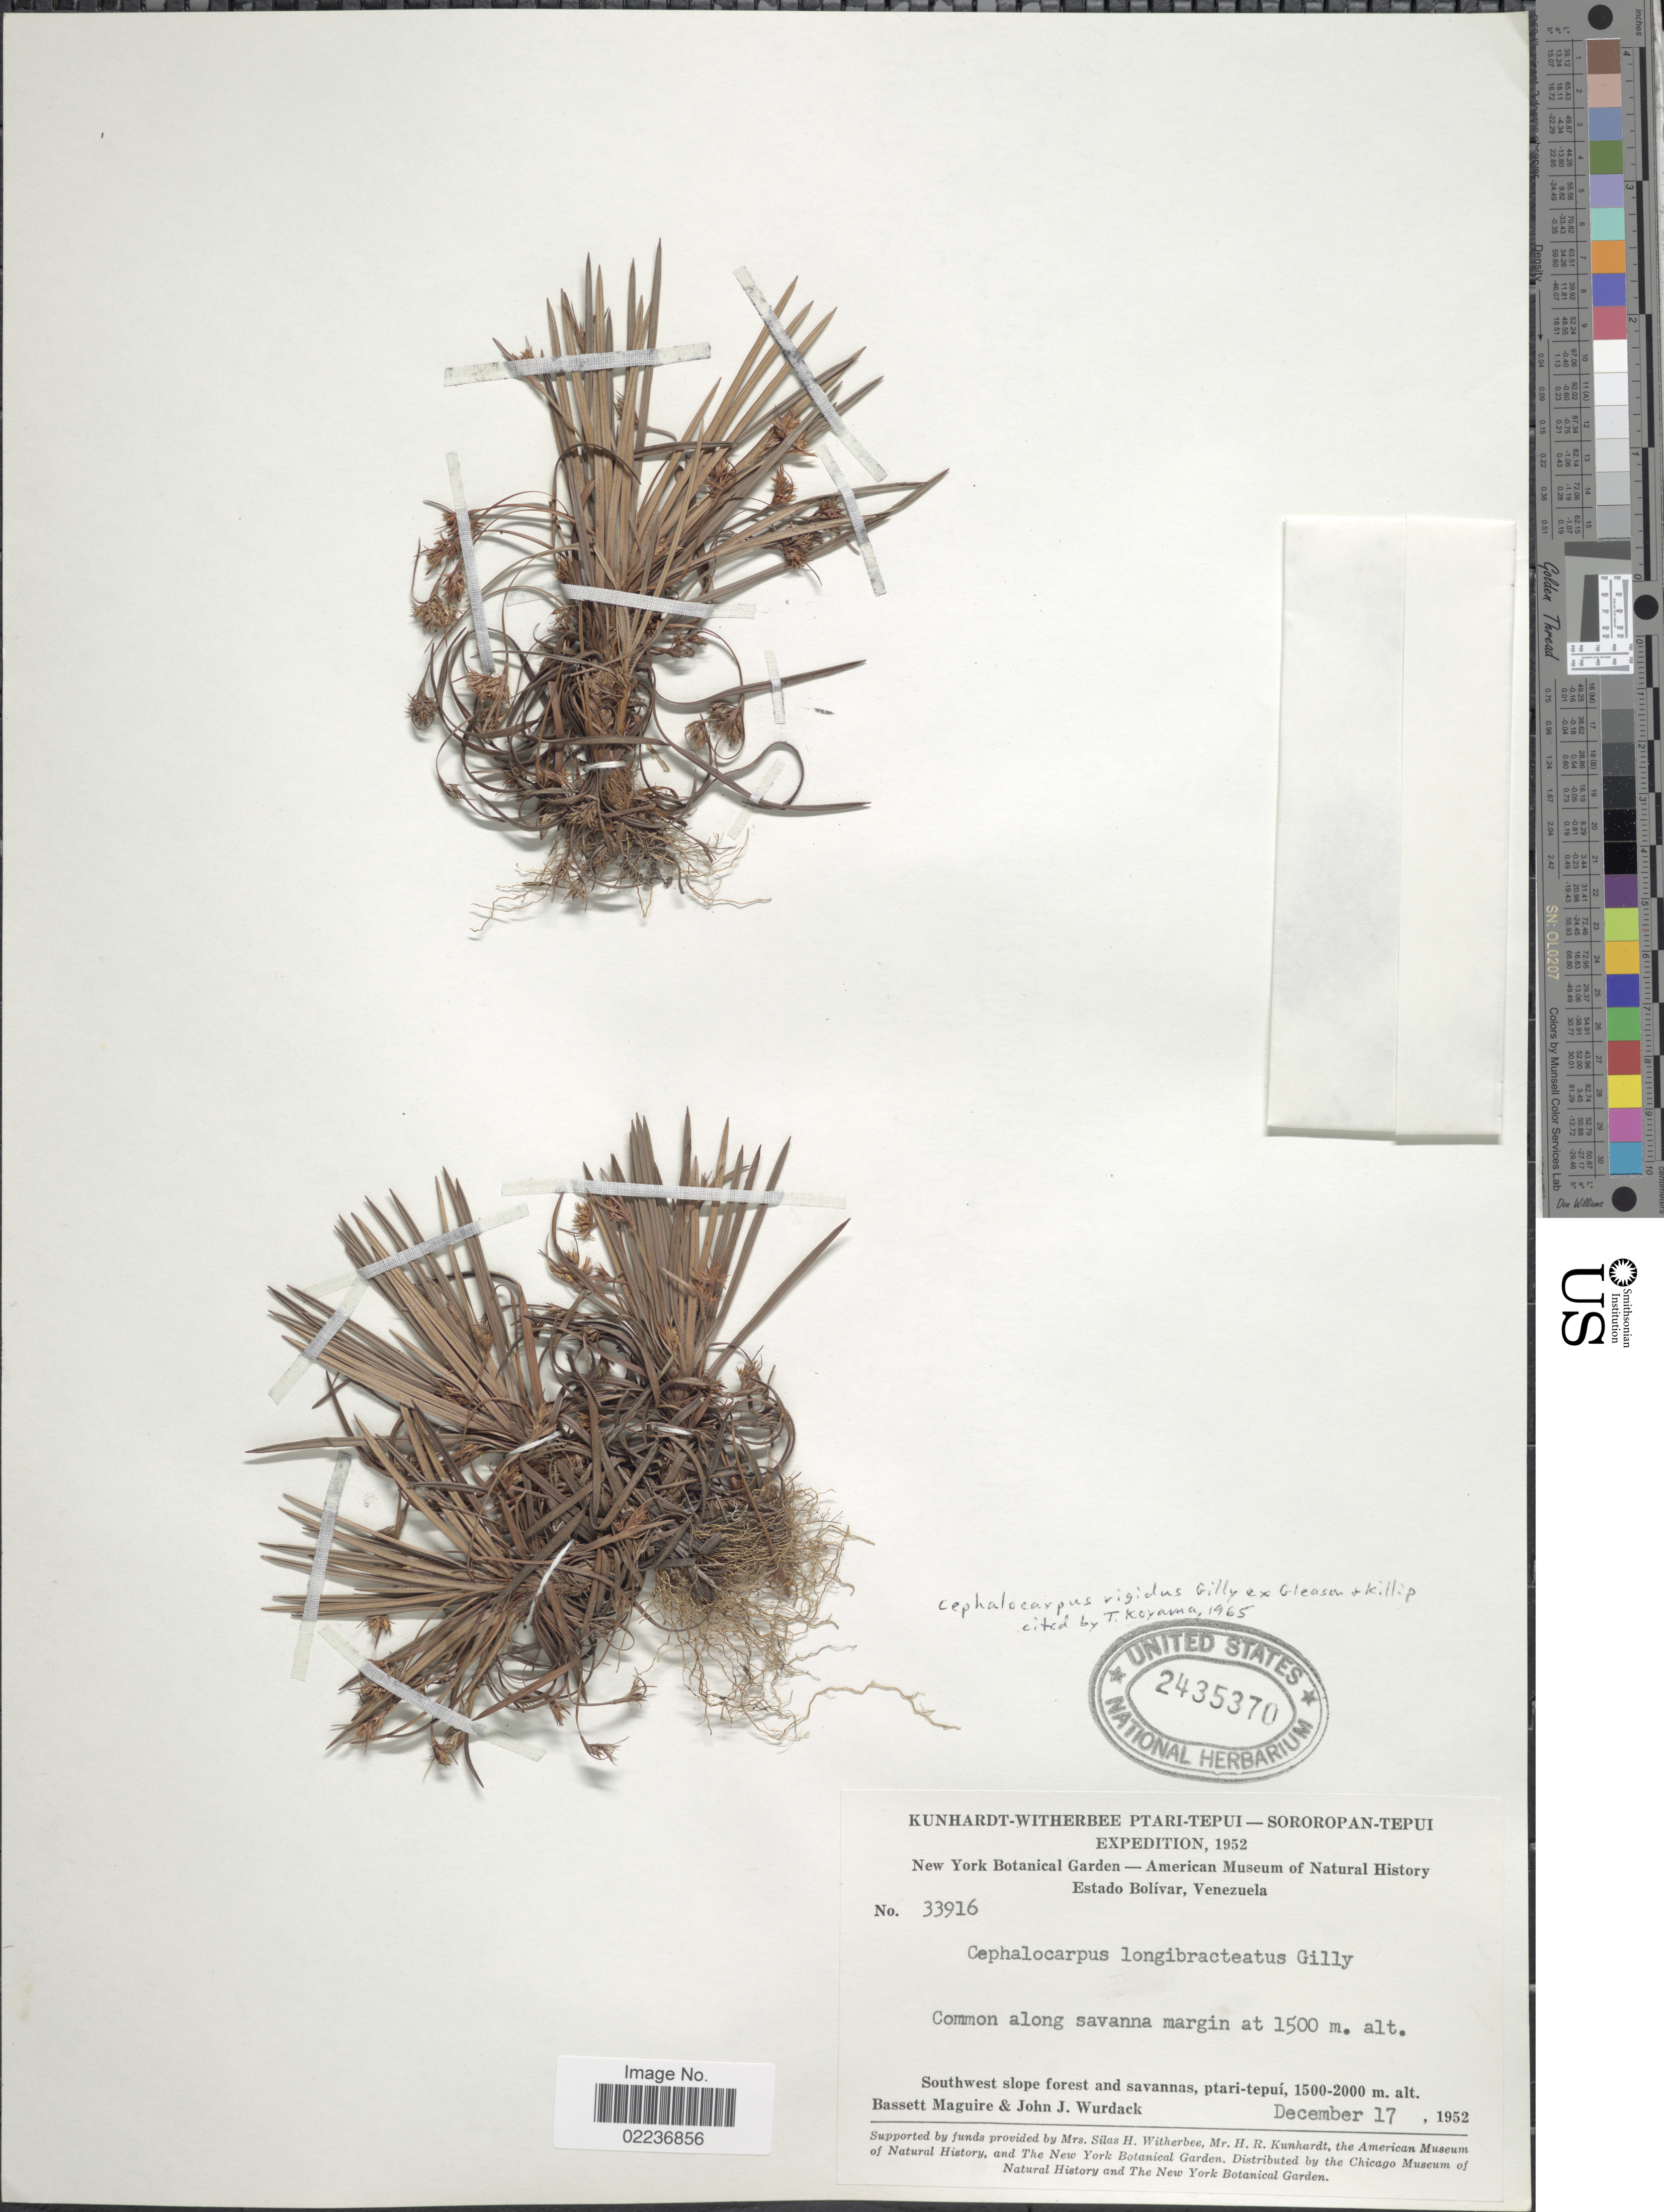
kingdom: Plantae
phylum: Tracheophyta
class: Liliopsida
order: Poales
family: Cyperaceae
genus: Cephalocarpus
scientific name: Cephalocarpus rigidus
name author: Gilly ex Gleason & Killip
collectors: B. Maguire & J. J. Wurdack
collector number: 33916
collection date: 1952-12-17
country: Venezuela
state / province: Bolivar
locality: Common along savanna margin, southwest slope forest and savannas, ptari-tepui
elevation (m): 1500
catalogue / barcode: US 2435370